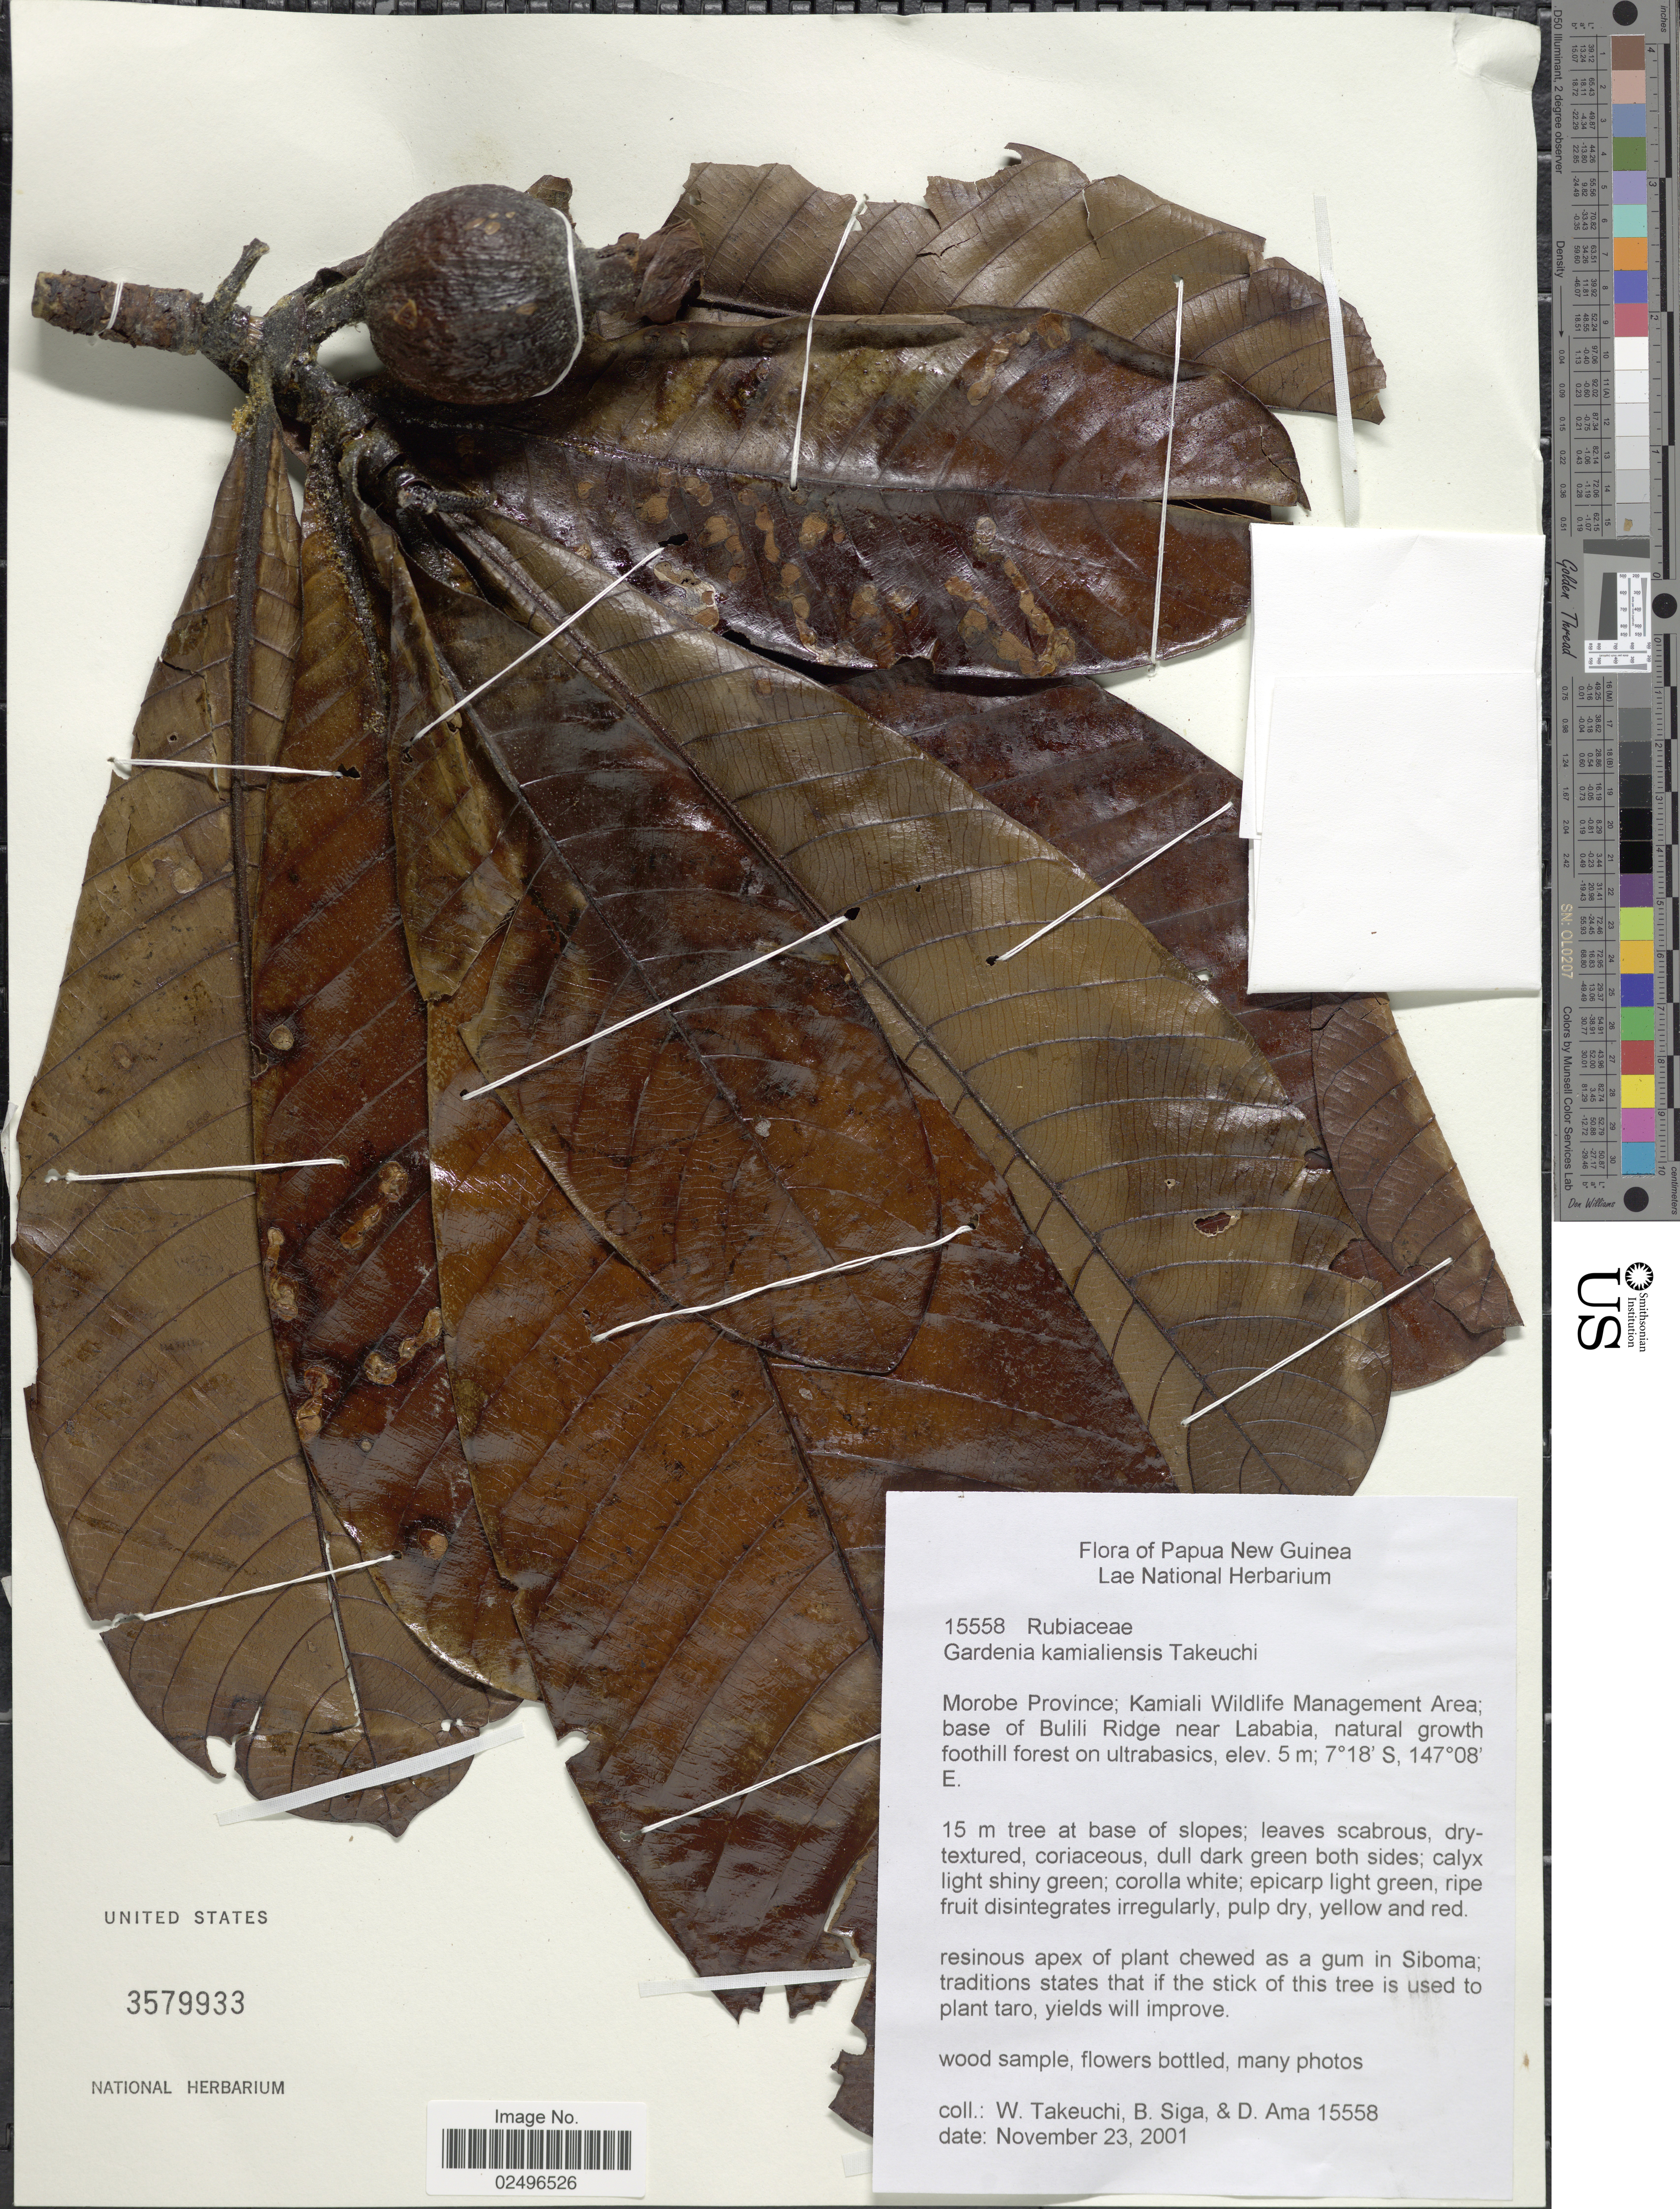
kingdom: Plantae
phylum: Tracheophyta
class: Magnoliopsida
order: Gentianales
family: Rubiaceae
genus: Gardenia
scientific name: Gardenia kamialiensis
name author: Takeuchi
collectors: W. Takeuchi, B. Siga & D. Ama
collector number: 15558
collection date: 2001-11-23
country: Papua New Guinea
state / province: Morobe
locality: Morobe Province, Kamiali Wildlife Management Area, base of Bulili Ridge near Lababia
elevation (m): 5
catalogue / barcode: US 3579933